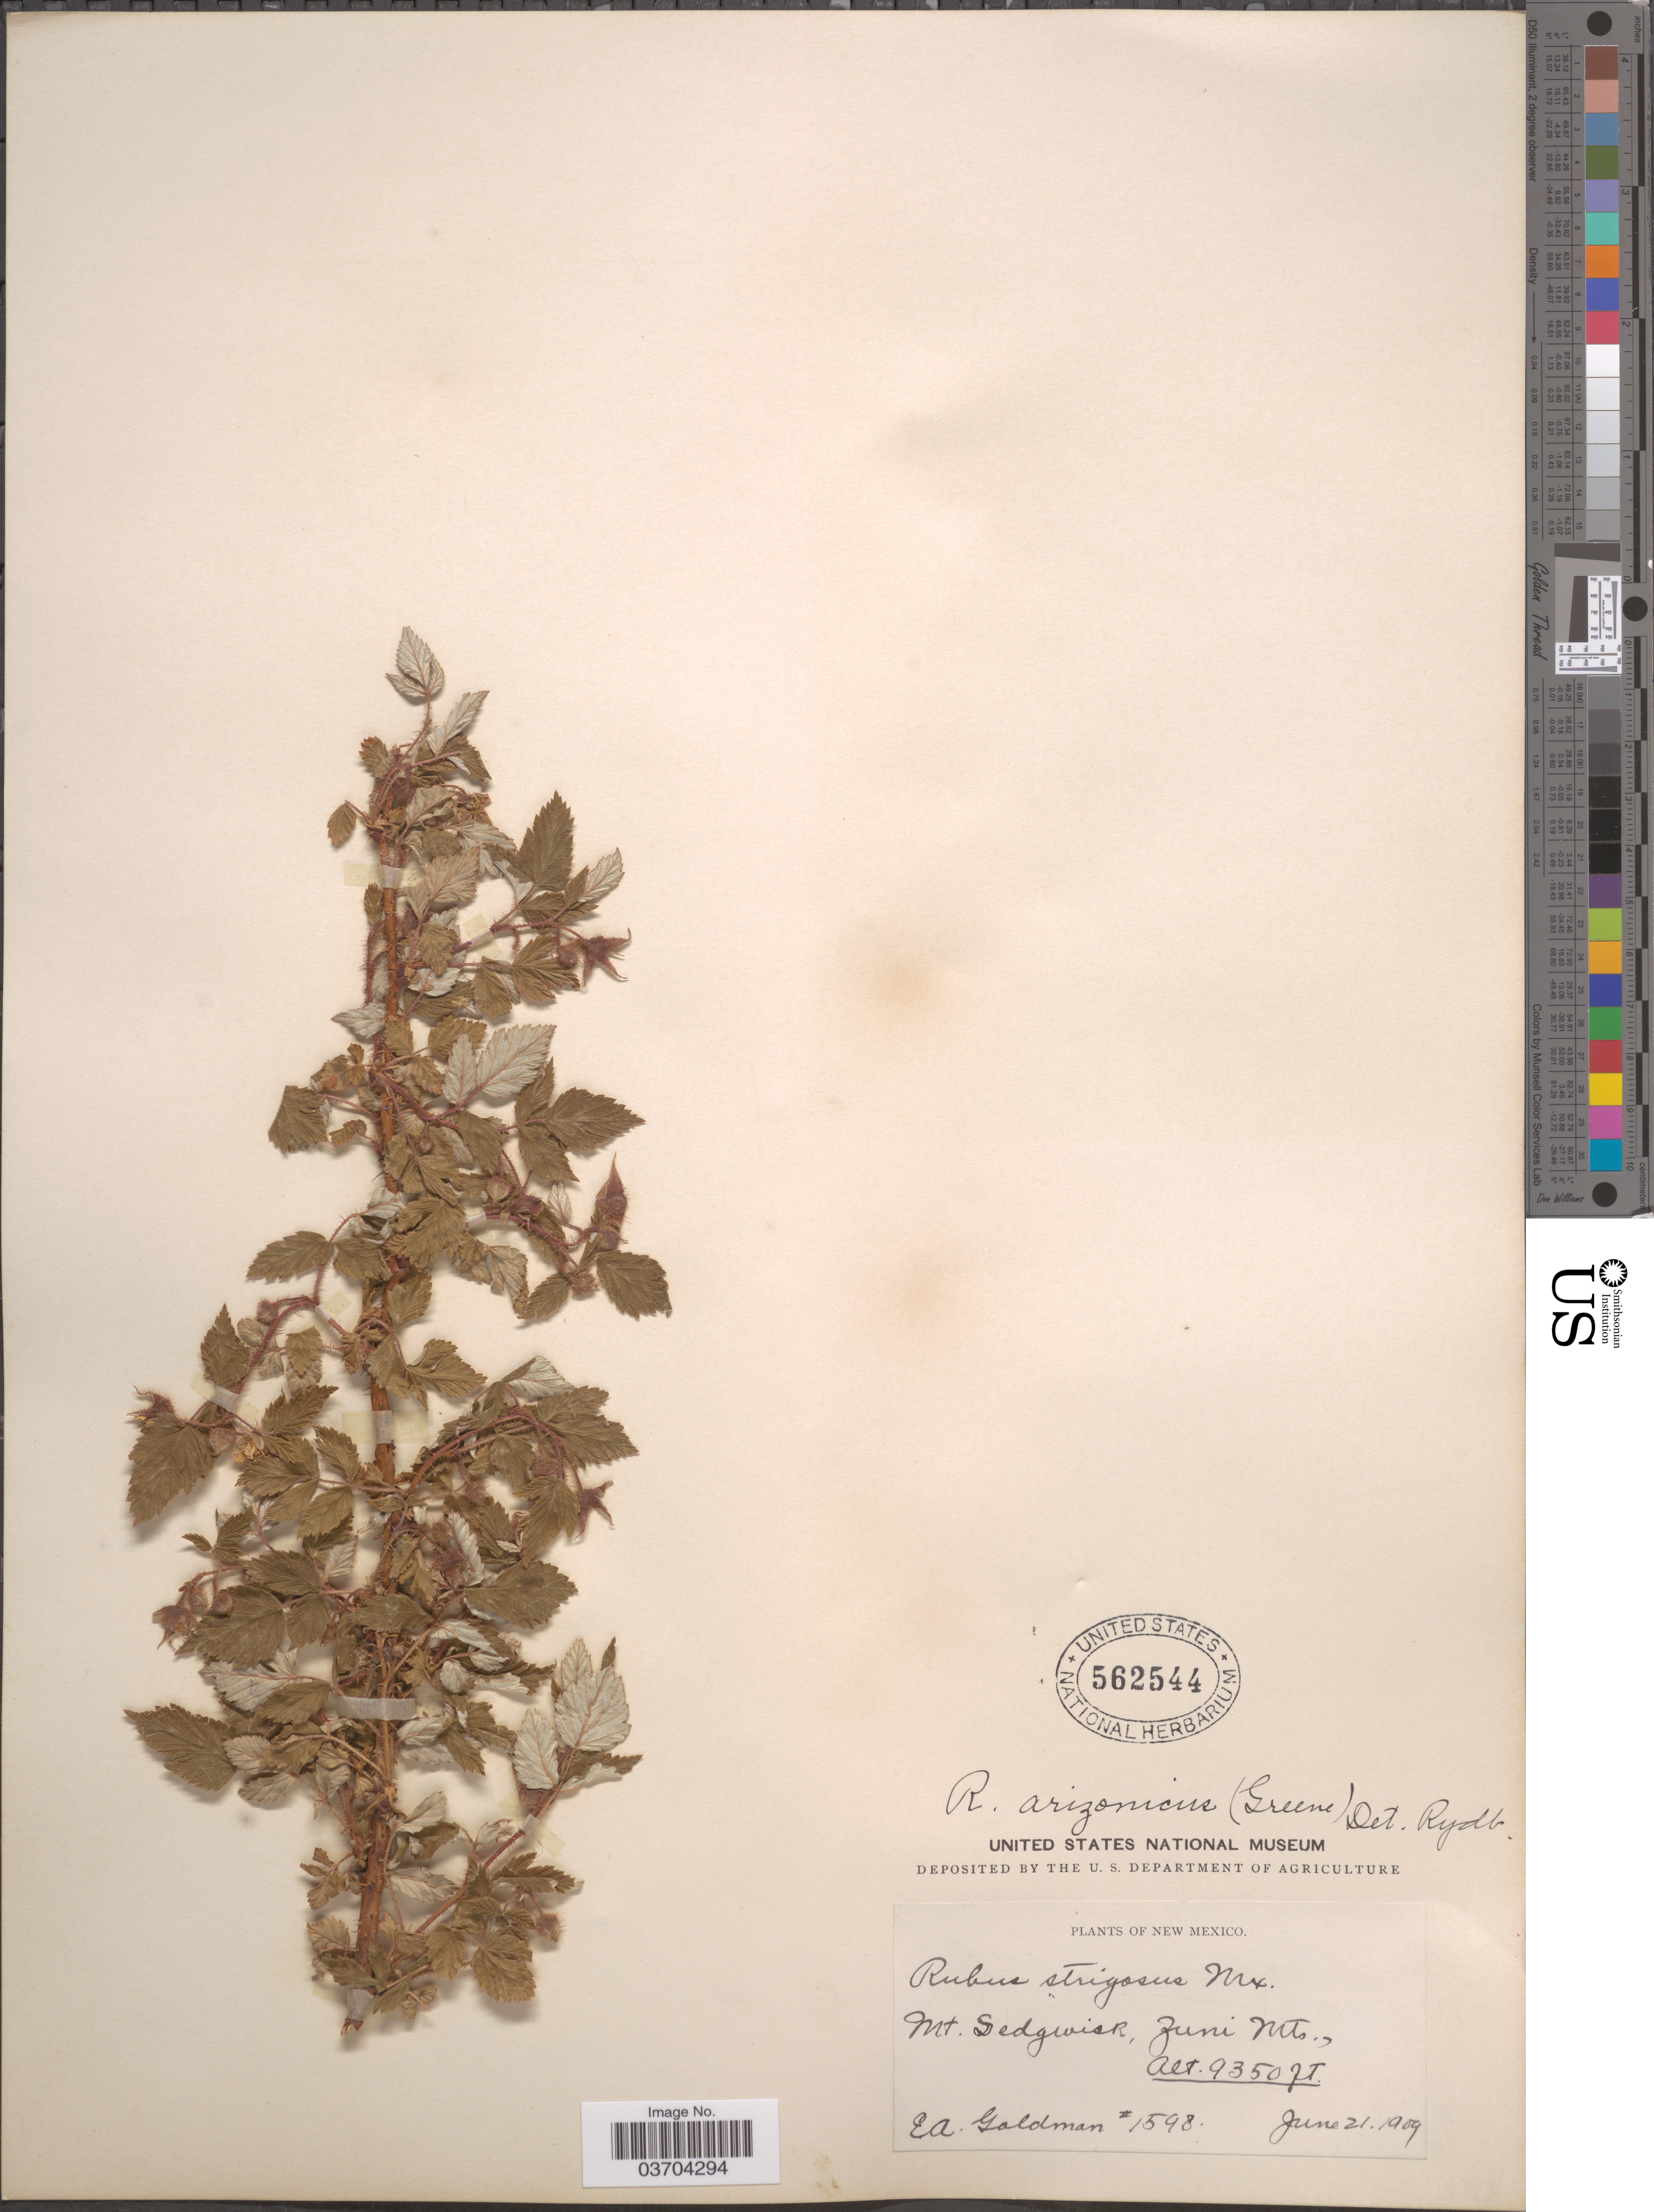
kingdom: Plantae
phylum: Tracheophyta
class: Magnoliopsida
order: Rosales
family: Rosaceae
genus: Rubus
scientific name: Rubus arizonicus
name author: (Greene) Rydb.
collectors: E. A. Goldman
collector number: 1598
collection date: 1909-06-21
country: United States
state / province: New Mexico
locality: Mt. Sedgwisk, Zuni Mts.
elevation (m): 2850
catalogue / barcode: US 562544